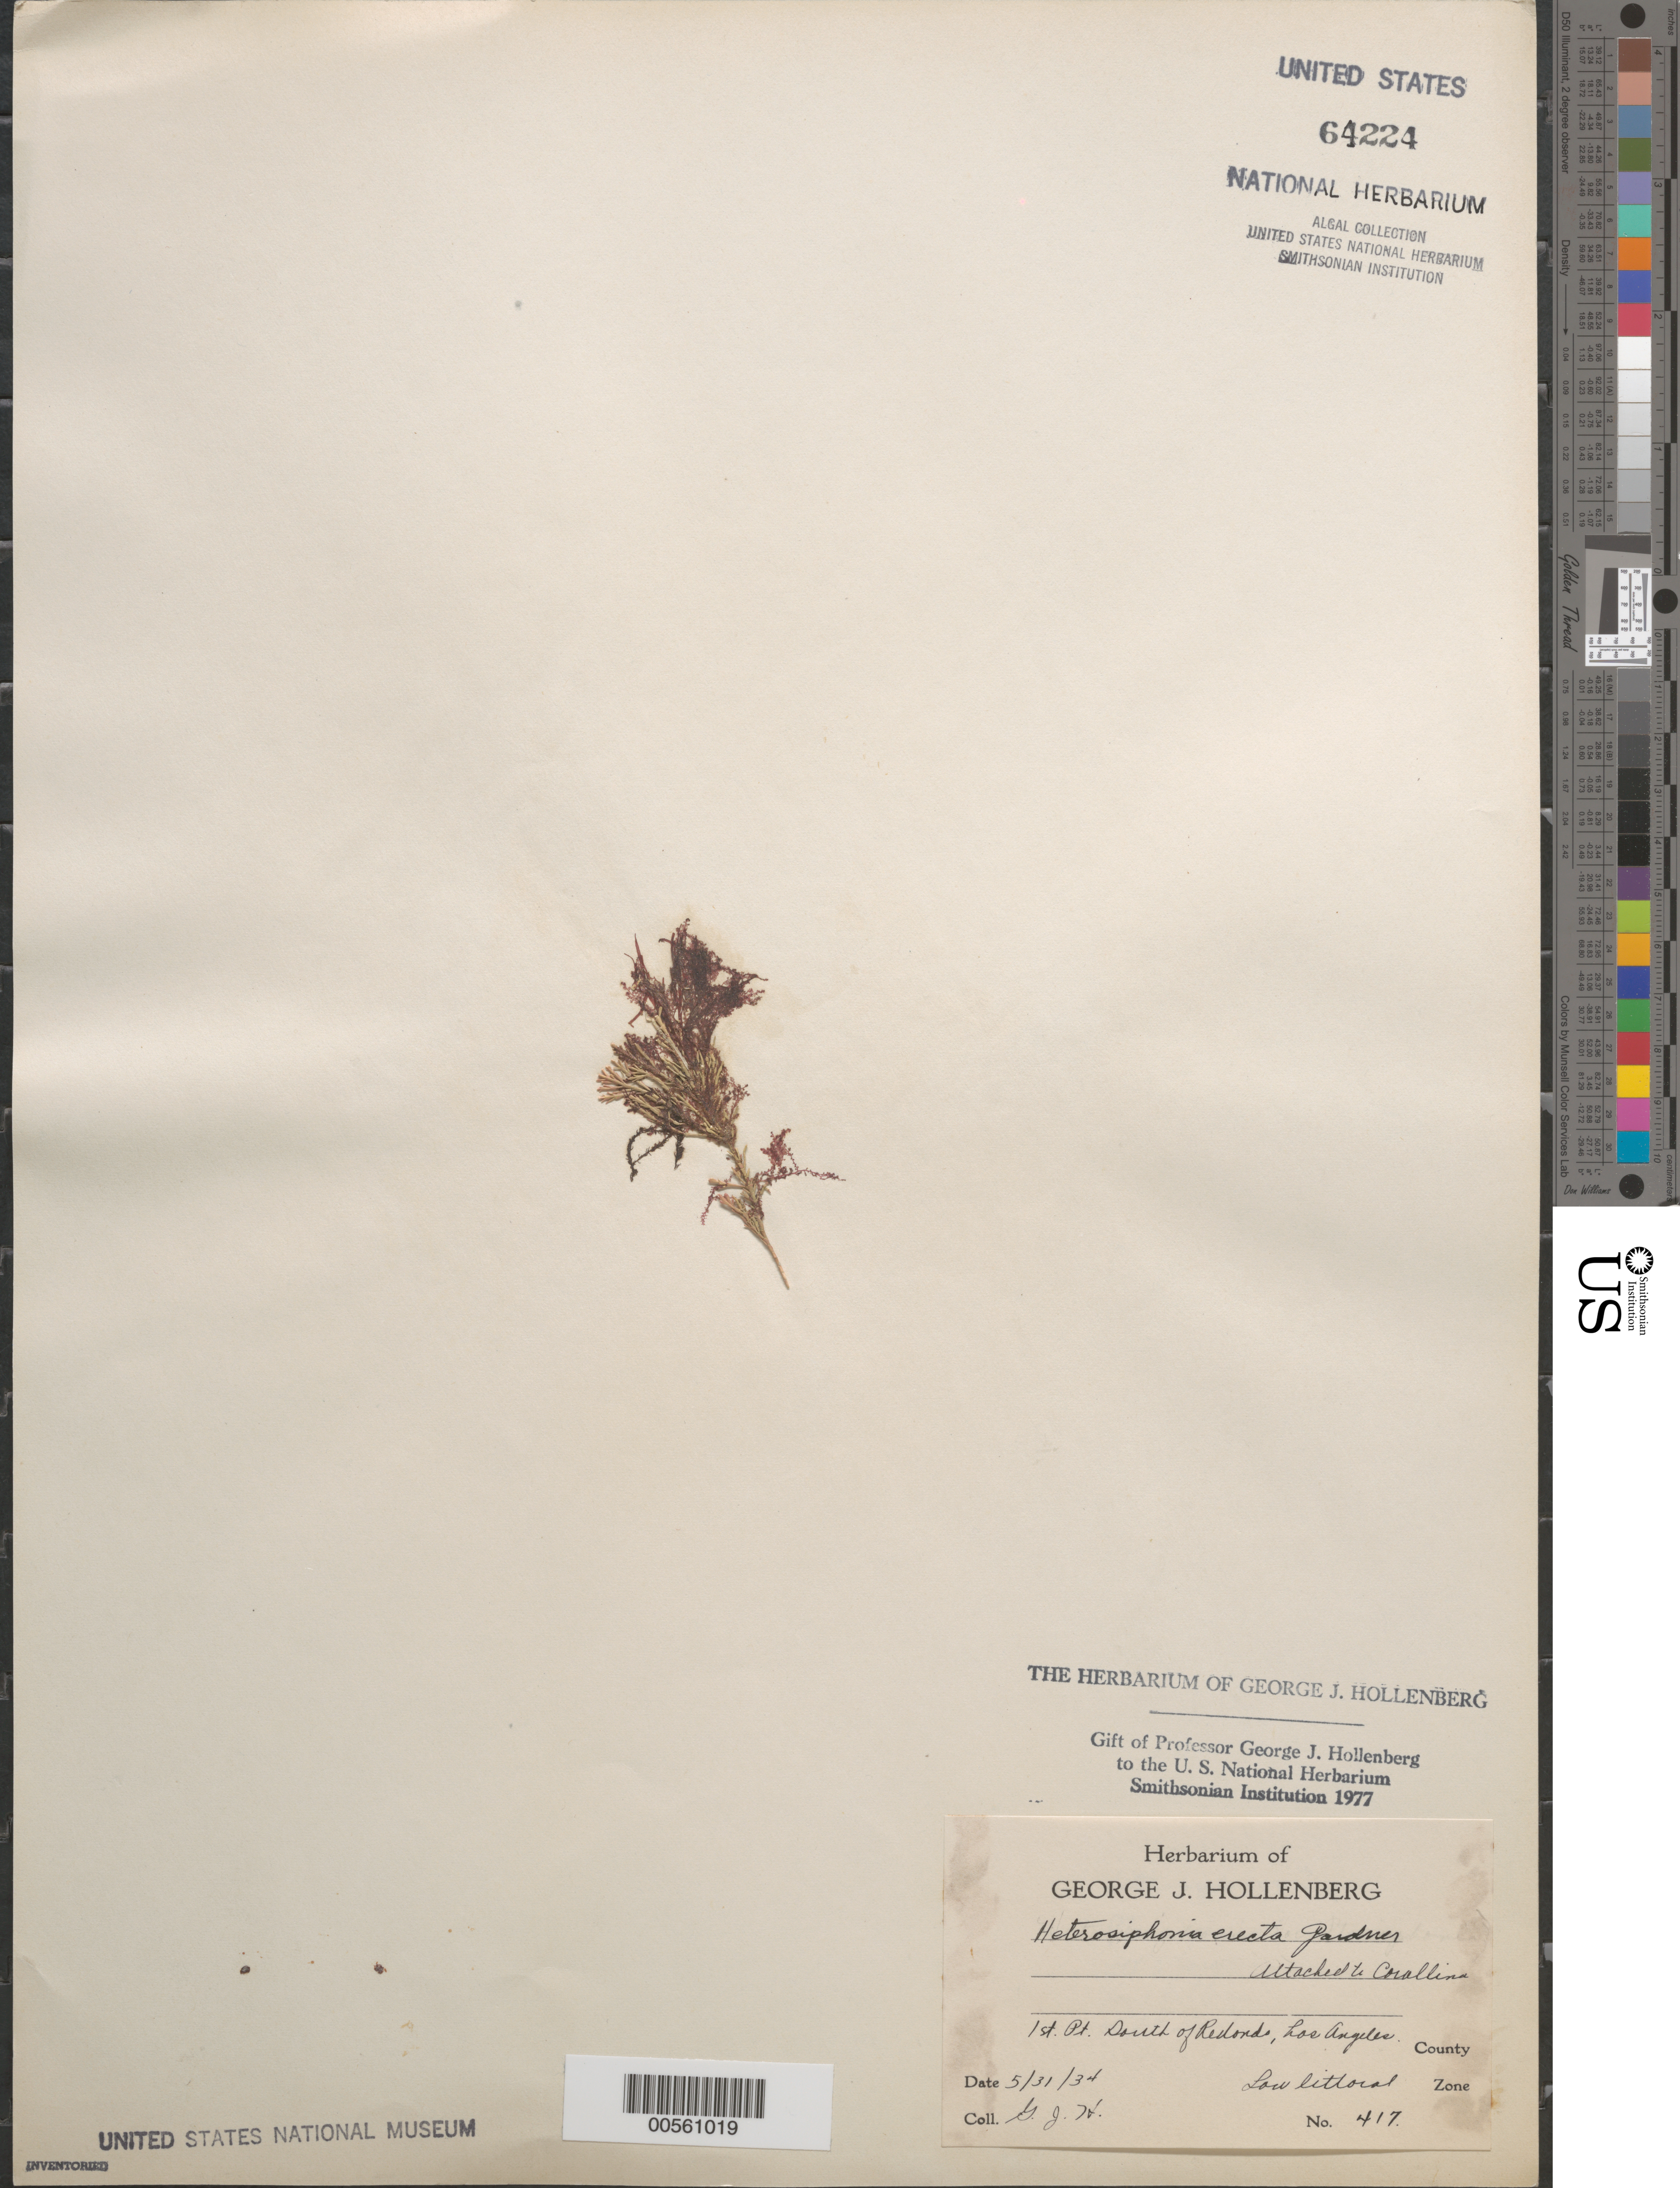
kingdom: Plantae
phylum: Rhodophyta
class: Florideophyceae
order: Ceramiales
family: Dasyaceae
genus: Heterosiphonia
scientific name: Heterosiphonia erecta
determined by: Hollenberg, George J.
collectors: G. Hollenberg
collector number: GJH 417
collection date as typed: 31 May 1934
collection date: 1934-05-31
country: United States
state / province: California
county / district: Los Angeles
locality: First point south of Redondo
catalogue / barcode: US 64224